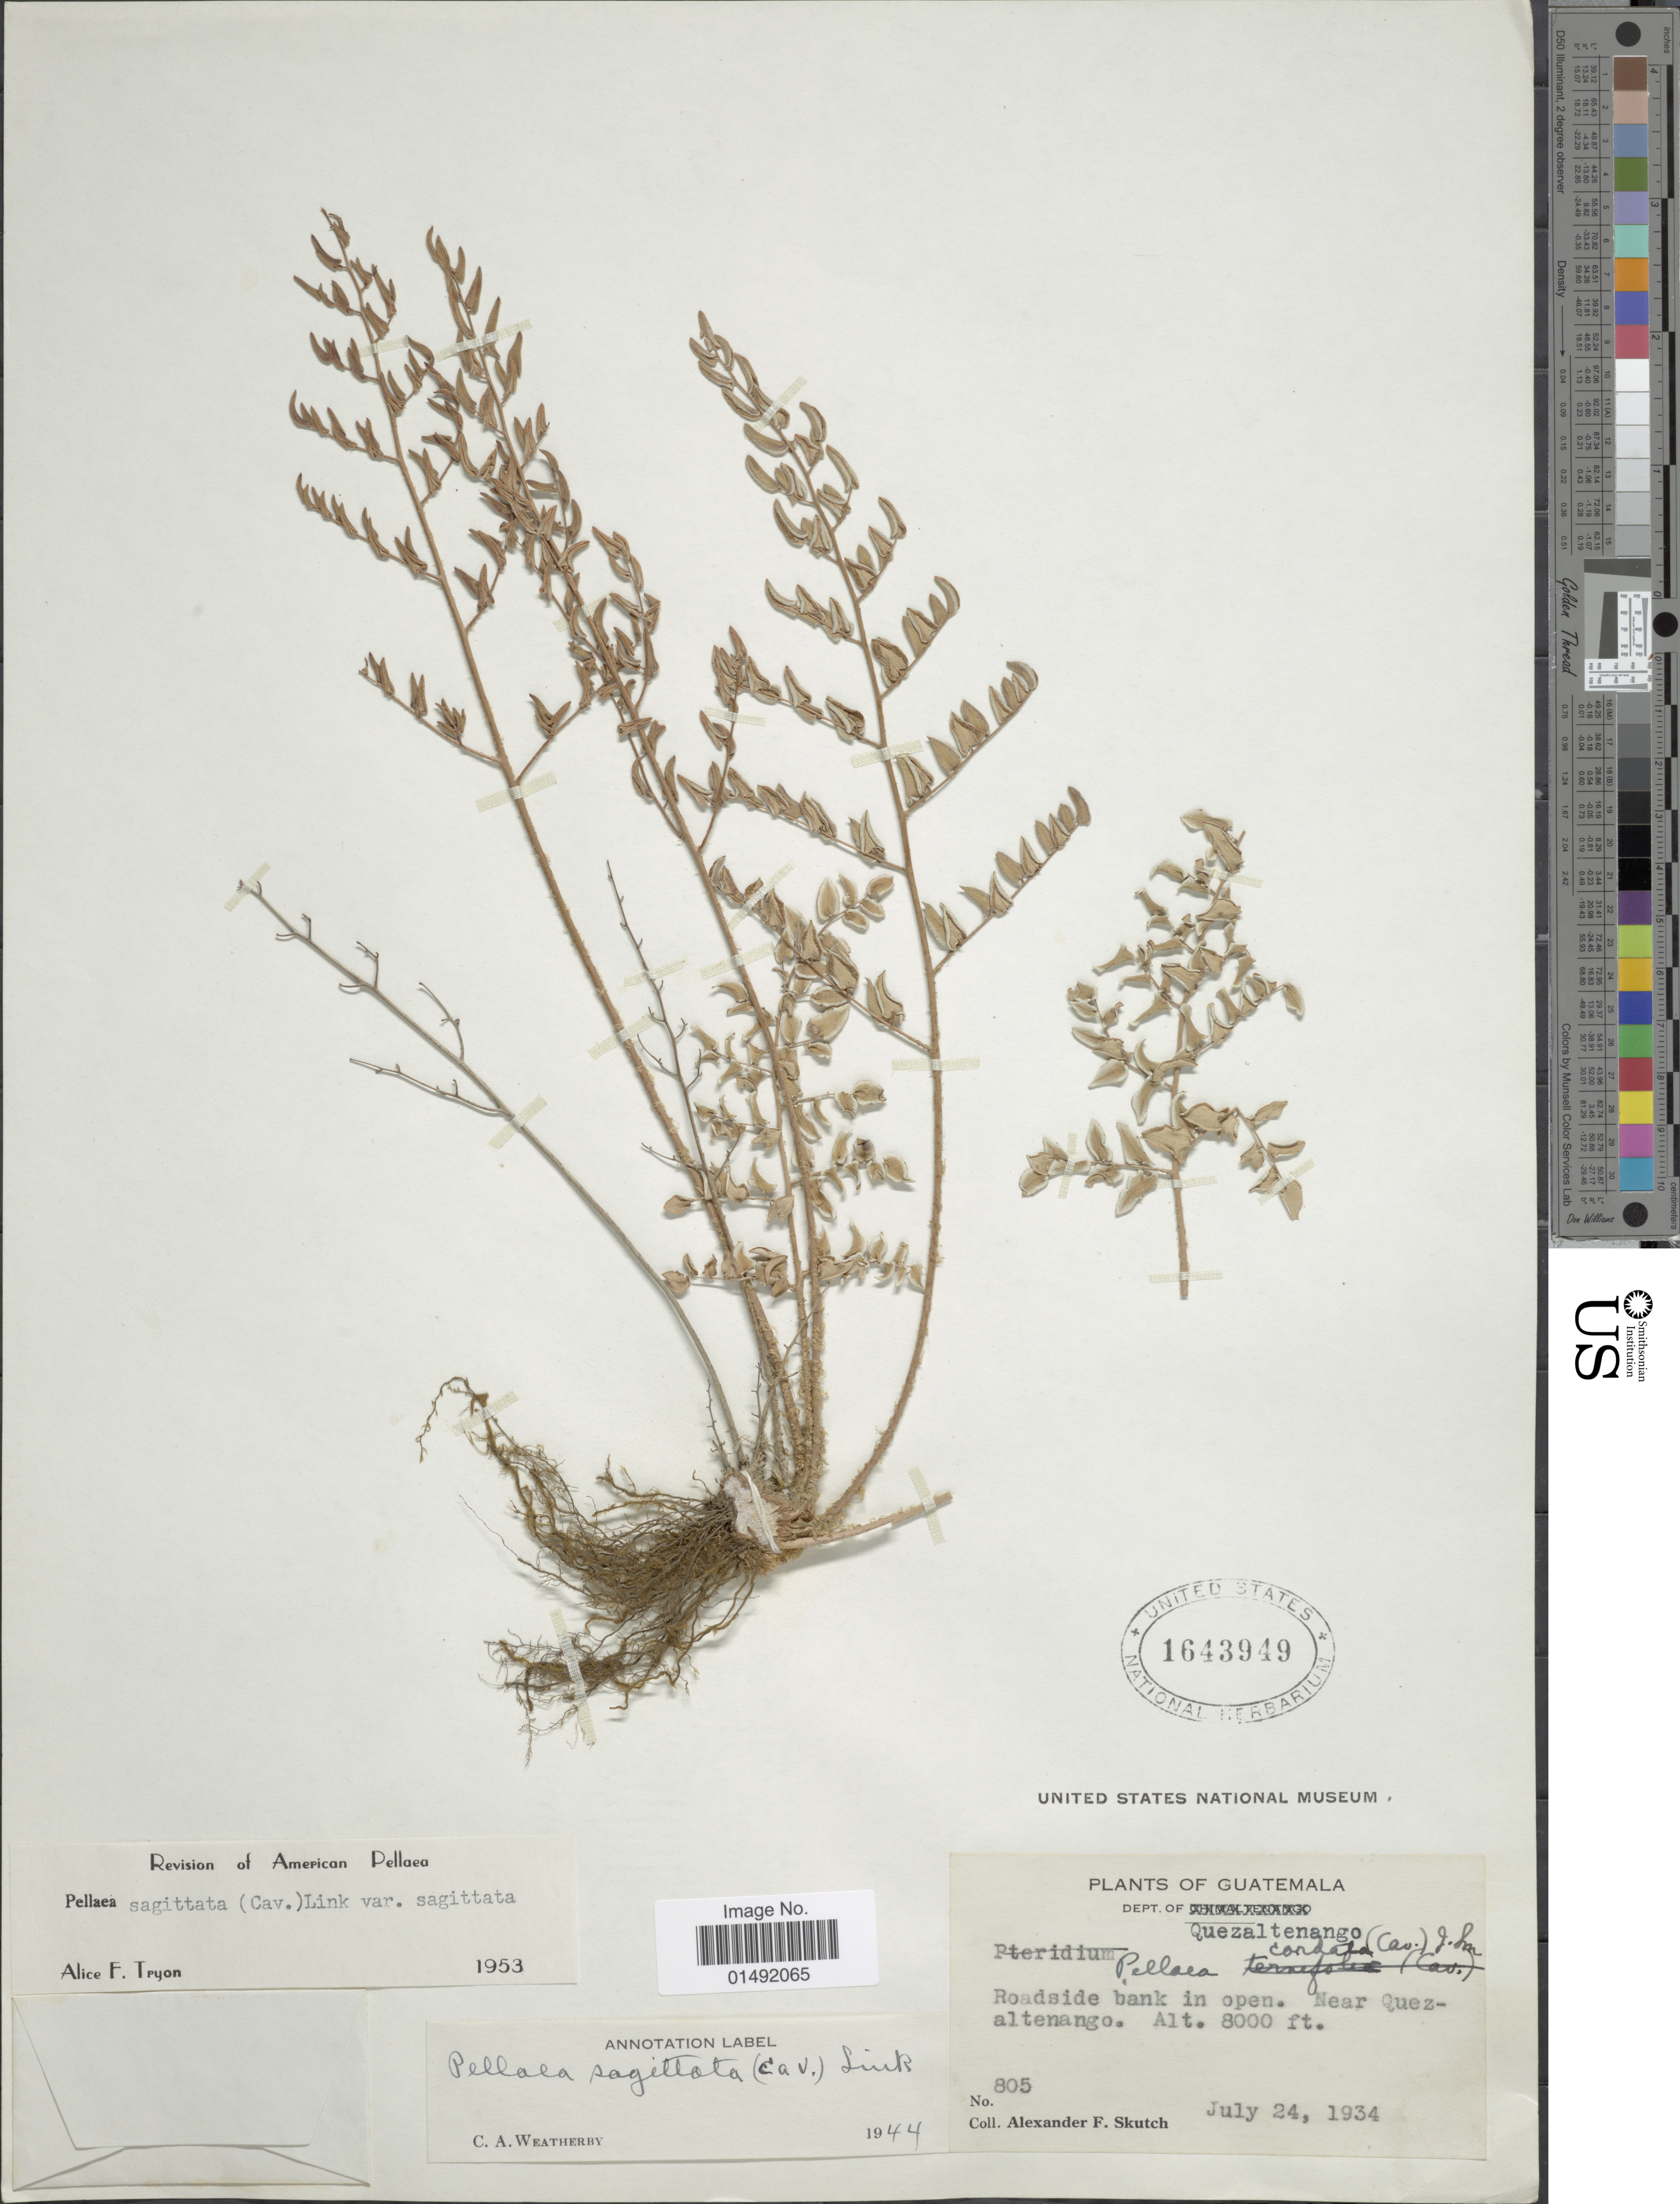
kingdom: Plantae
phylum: Tracheophyta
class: Polypodiopsida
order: Polypodiales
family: Pteridaceae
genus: Pellaea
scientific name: Pellaea sagittata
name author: (Cav.) Link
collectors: A. F. Skutch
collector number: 805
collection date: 1934-07-24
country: Guatemala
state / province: Quetzaltenango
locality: Roadside bank in open. Near Quezaltenango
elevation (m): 2438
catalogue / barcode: US 1643949